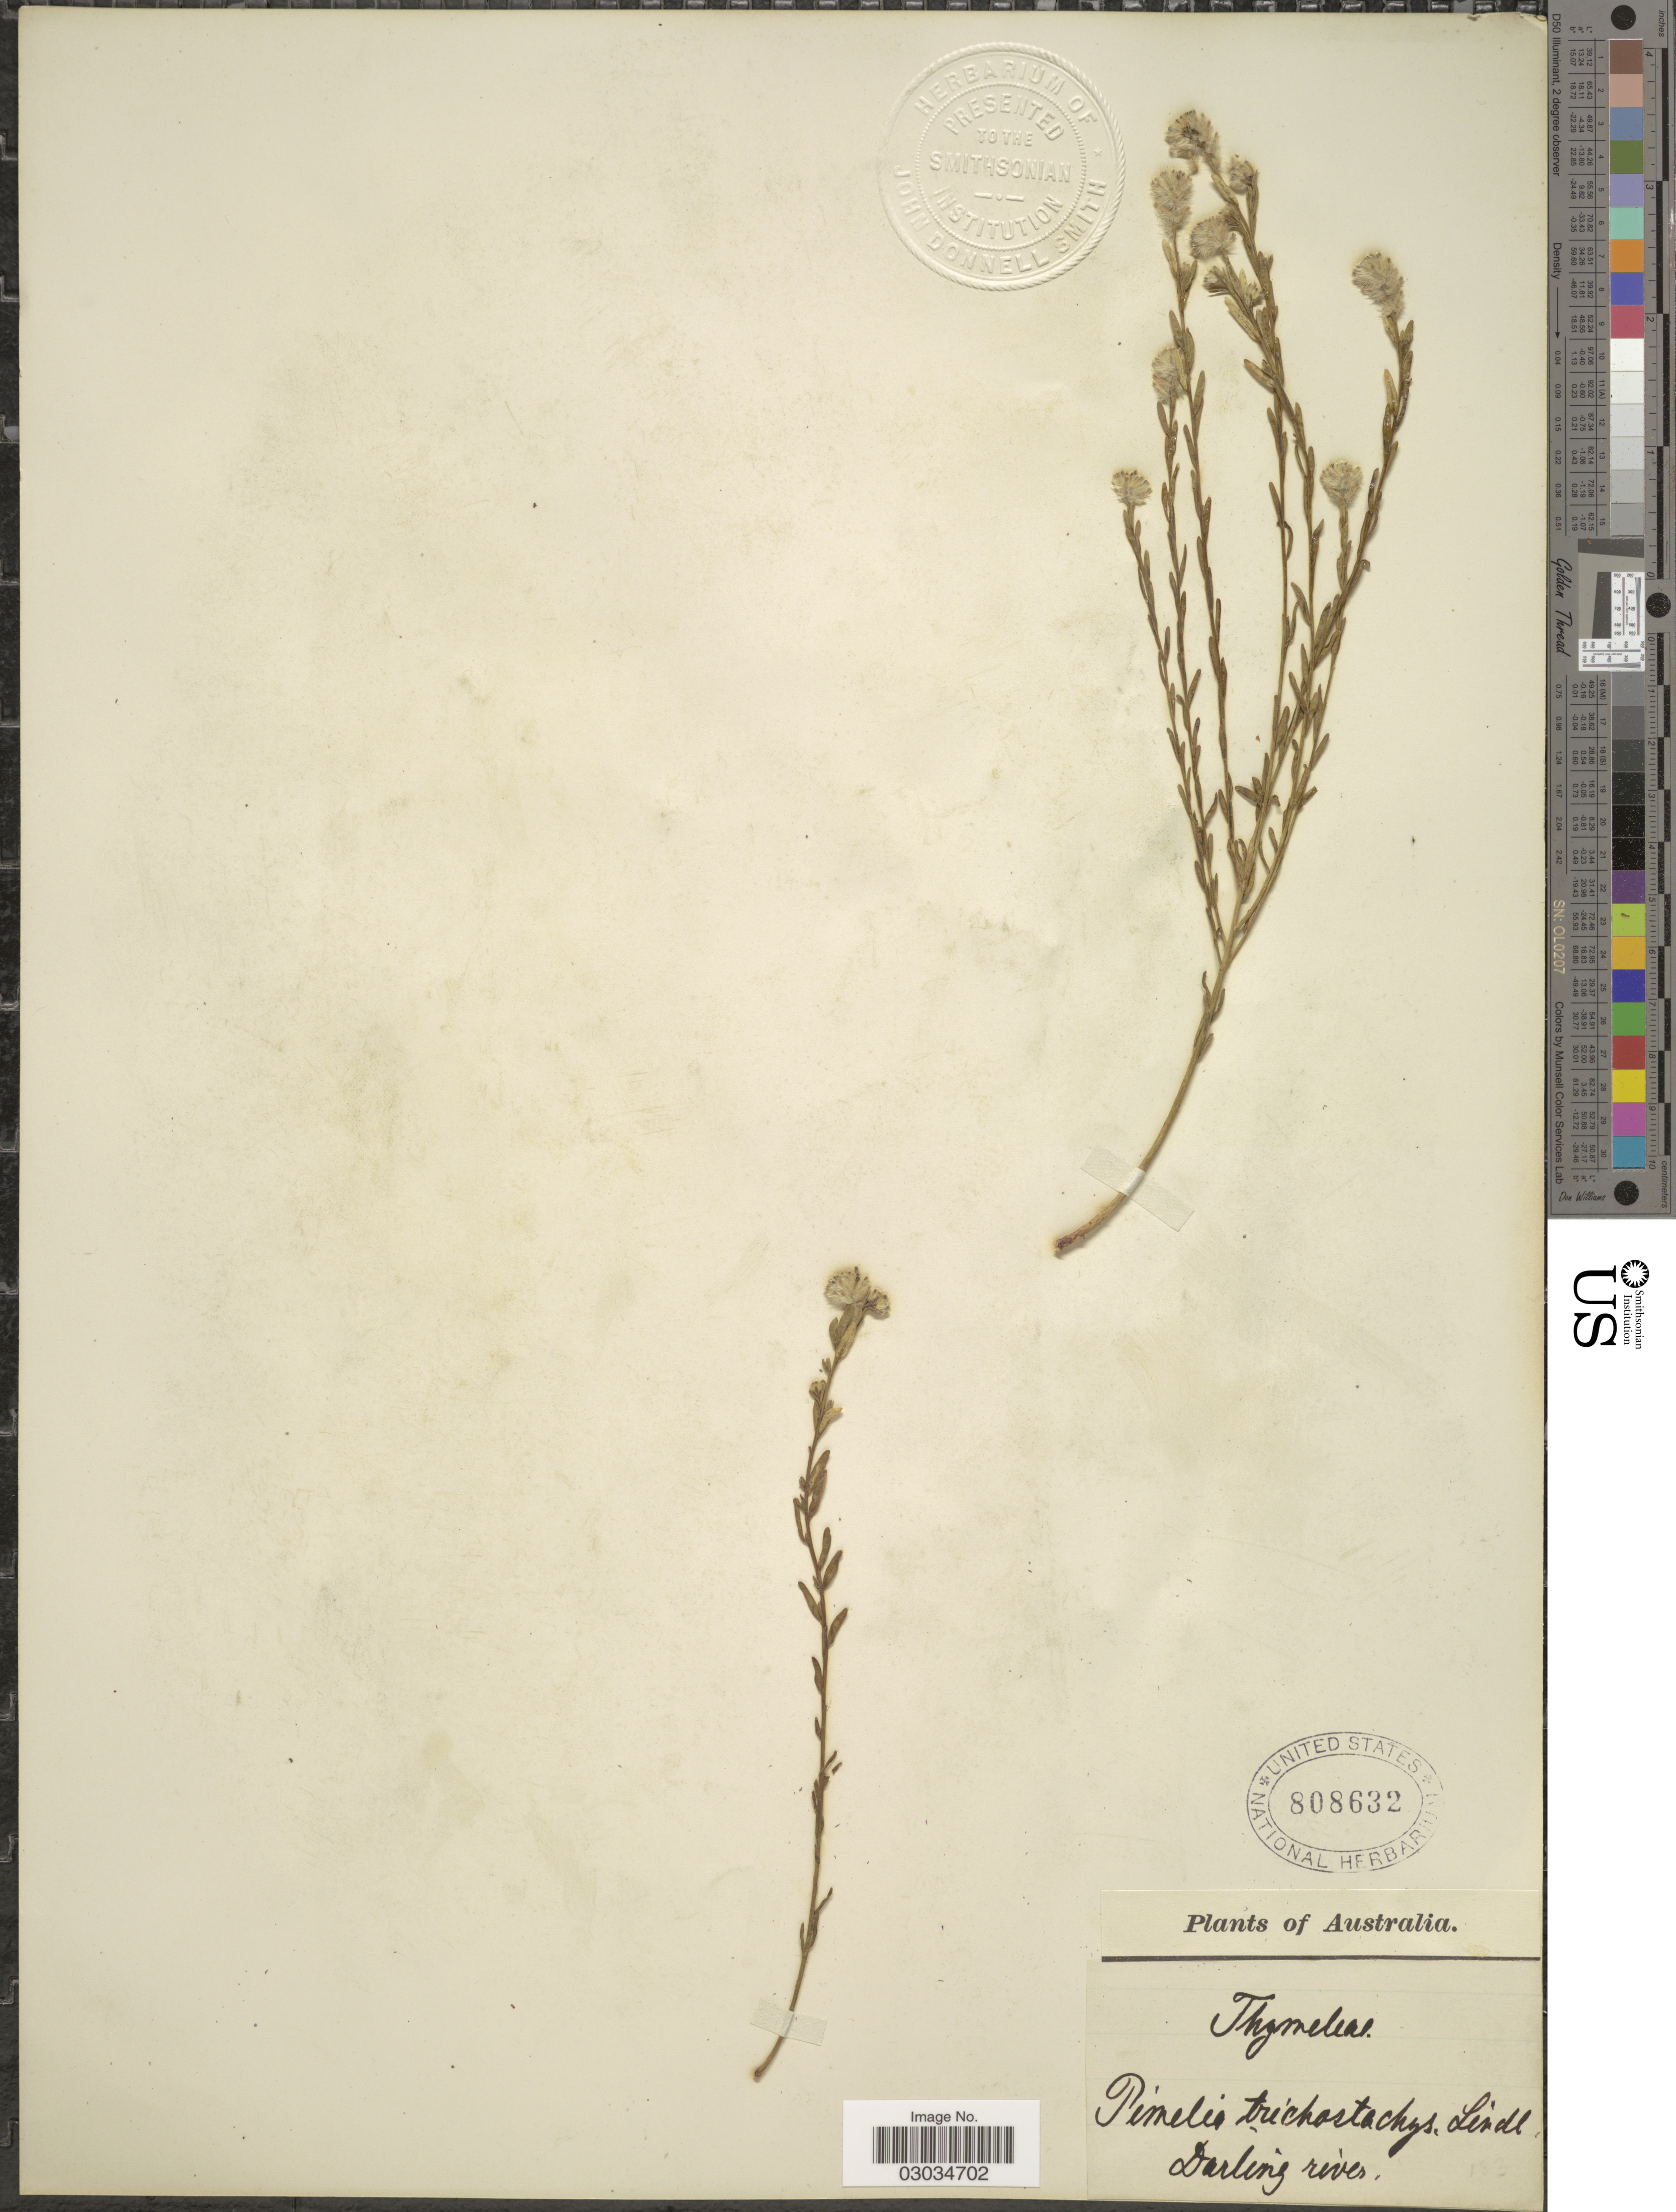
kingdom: Plantae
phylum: Tracheophyta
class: Magnoliopsida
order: Malvales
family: Thymelaeaceae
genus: Pimelea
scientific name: Pimelea trichostachya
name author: Lindl.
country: Australia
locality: Darling river.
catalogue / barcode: US 808632